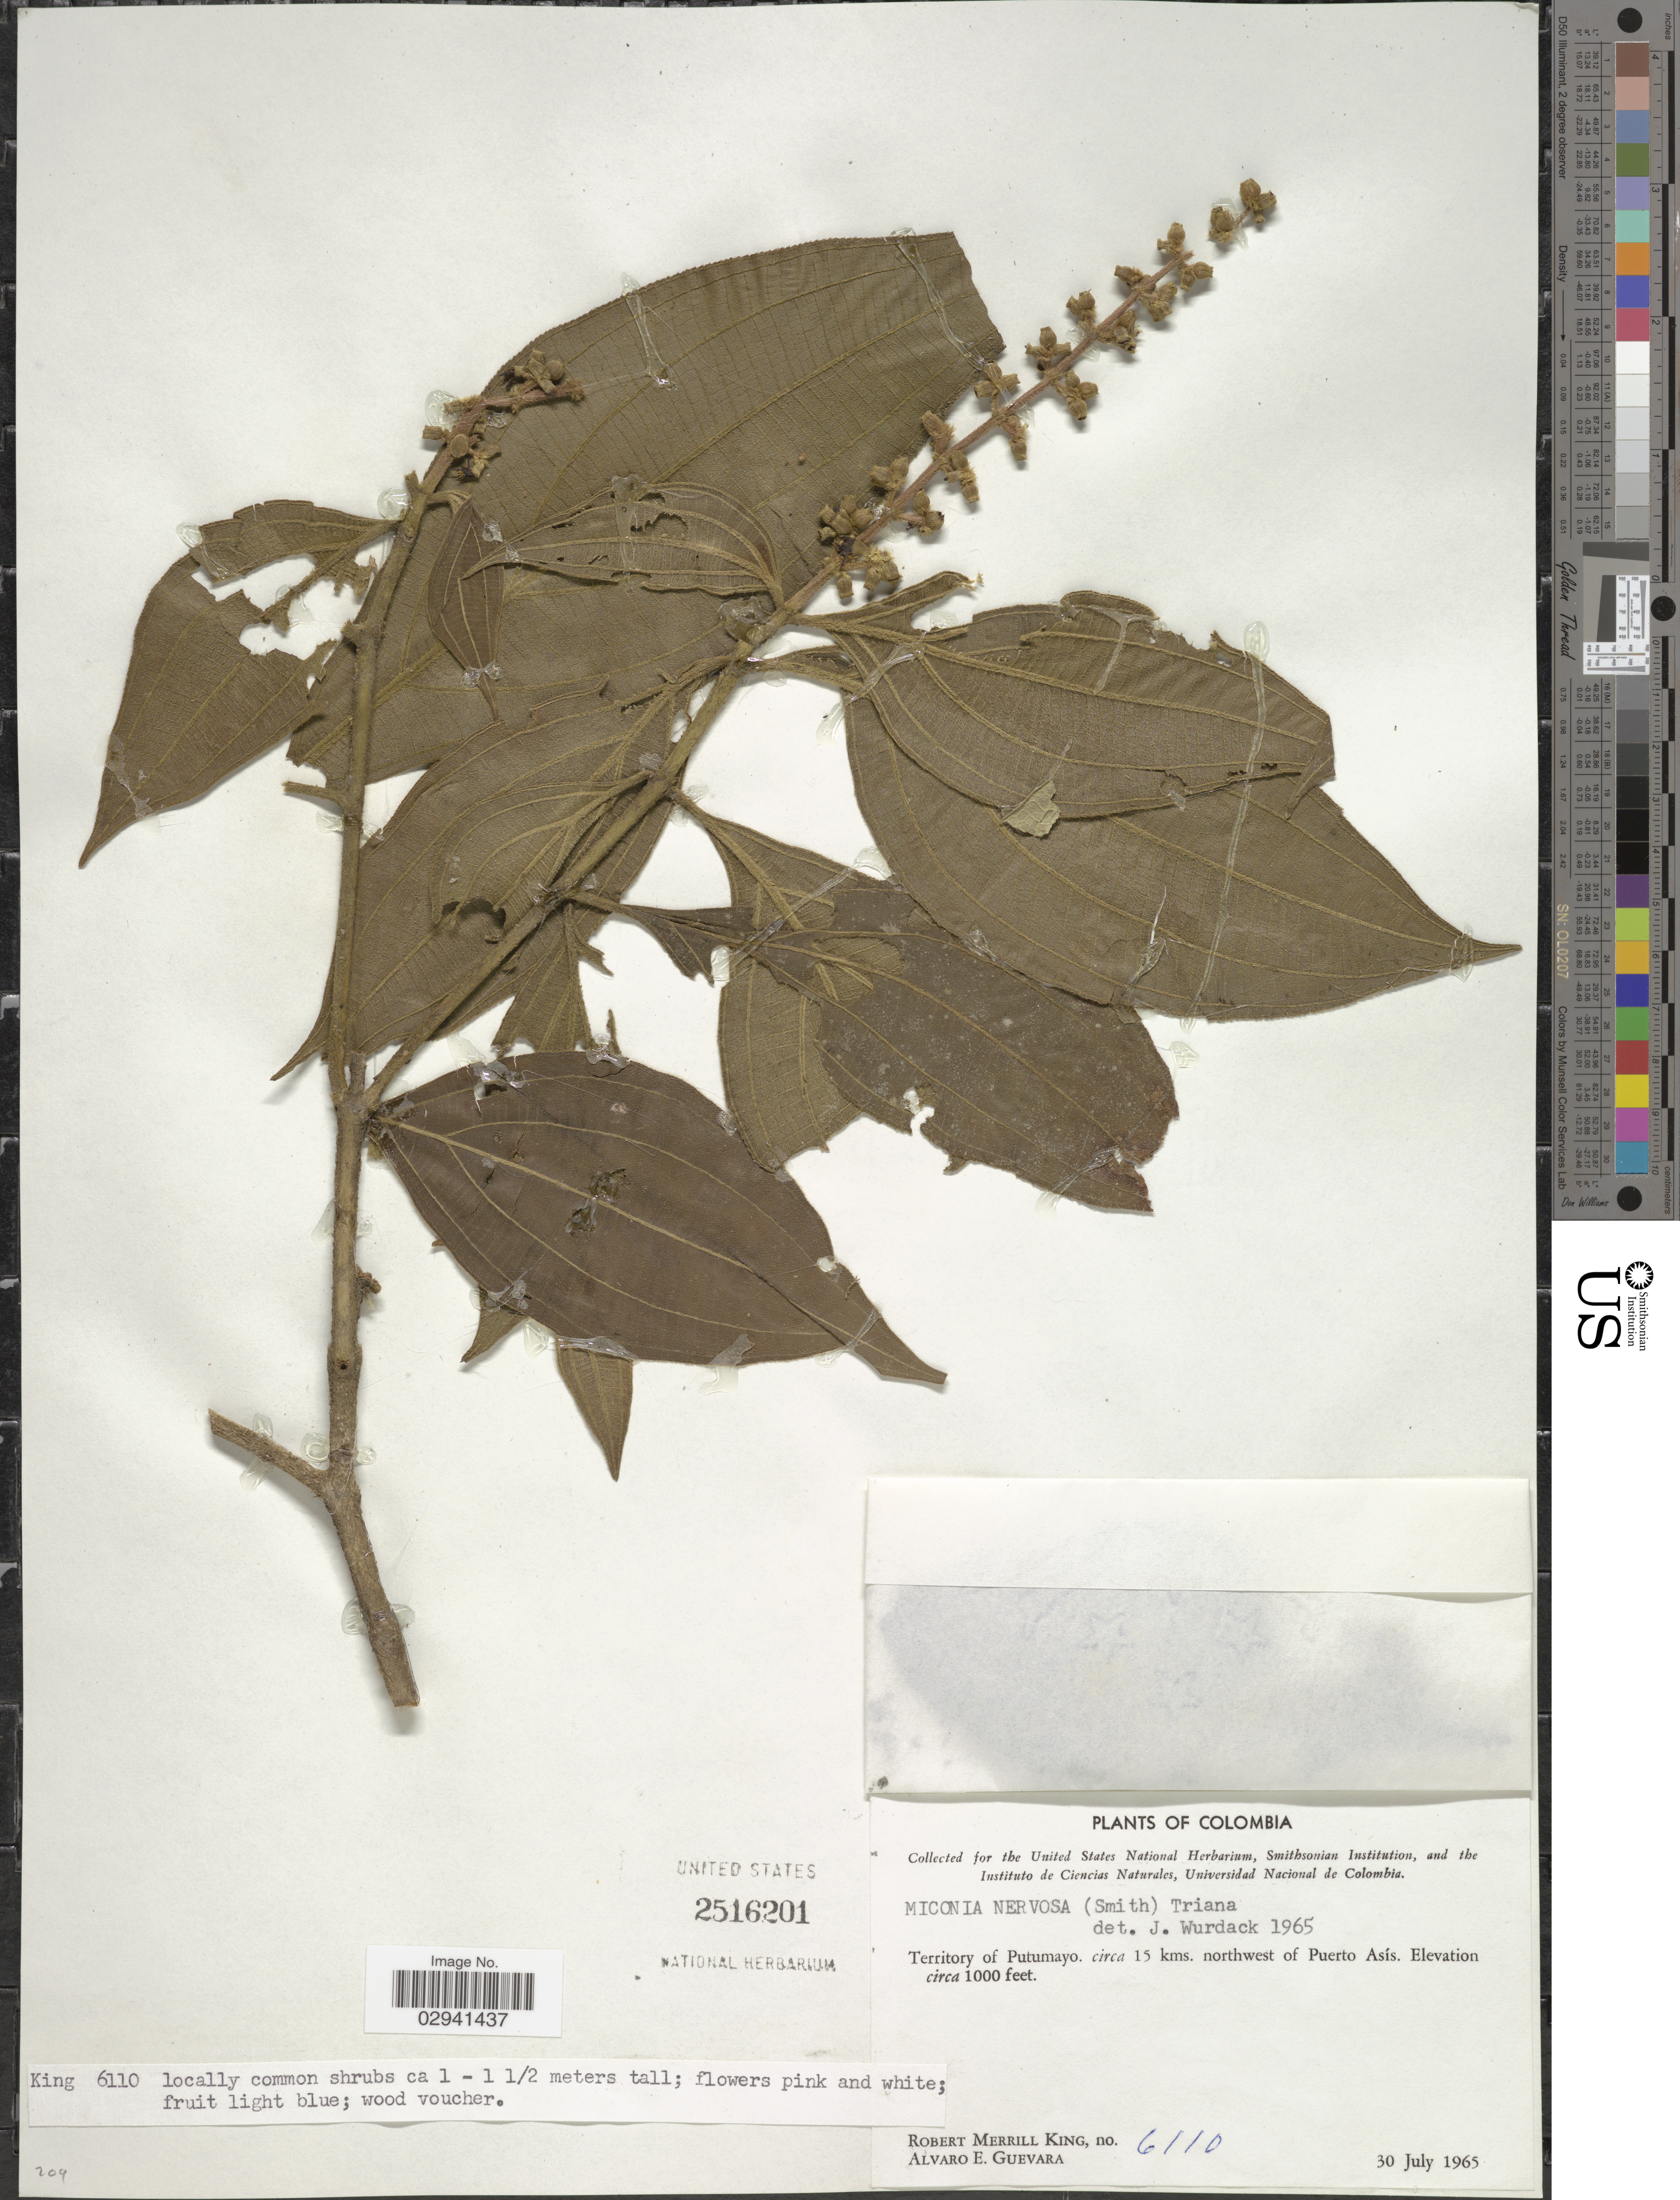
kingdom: Plantae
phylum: Tracheophyta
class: Magnoliopsida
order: Myrtales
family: Melastomataceae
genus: Miconia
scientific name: Miconia nervosa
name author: (Sm.) Triana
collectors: R. M. King & A. E. Guevara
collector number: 6110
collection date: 1965-07-30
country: Colombia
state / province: Putumayo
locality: Circa 15 kms. northwest of Puerto Asís.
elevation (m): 305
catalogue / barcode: US 2516201